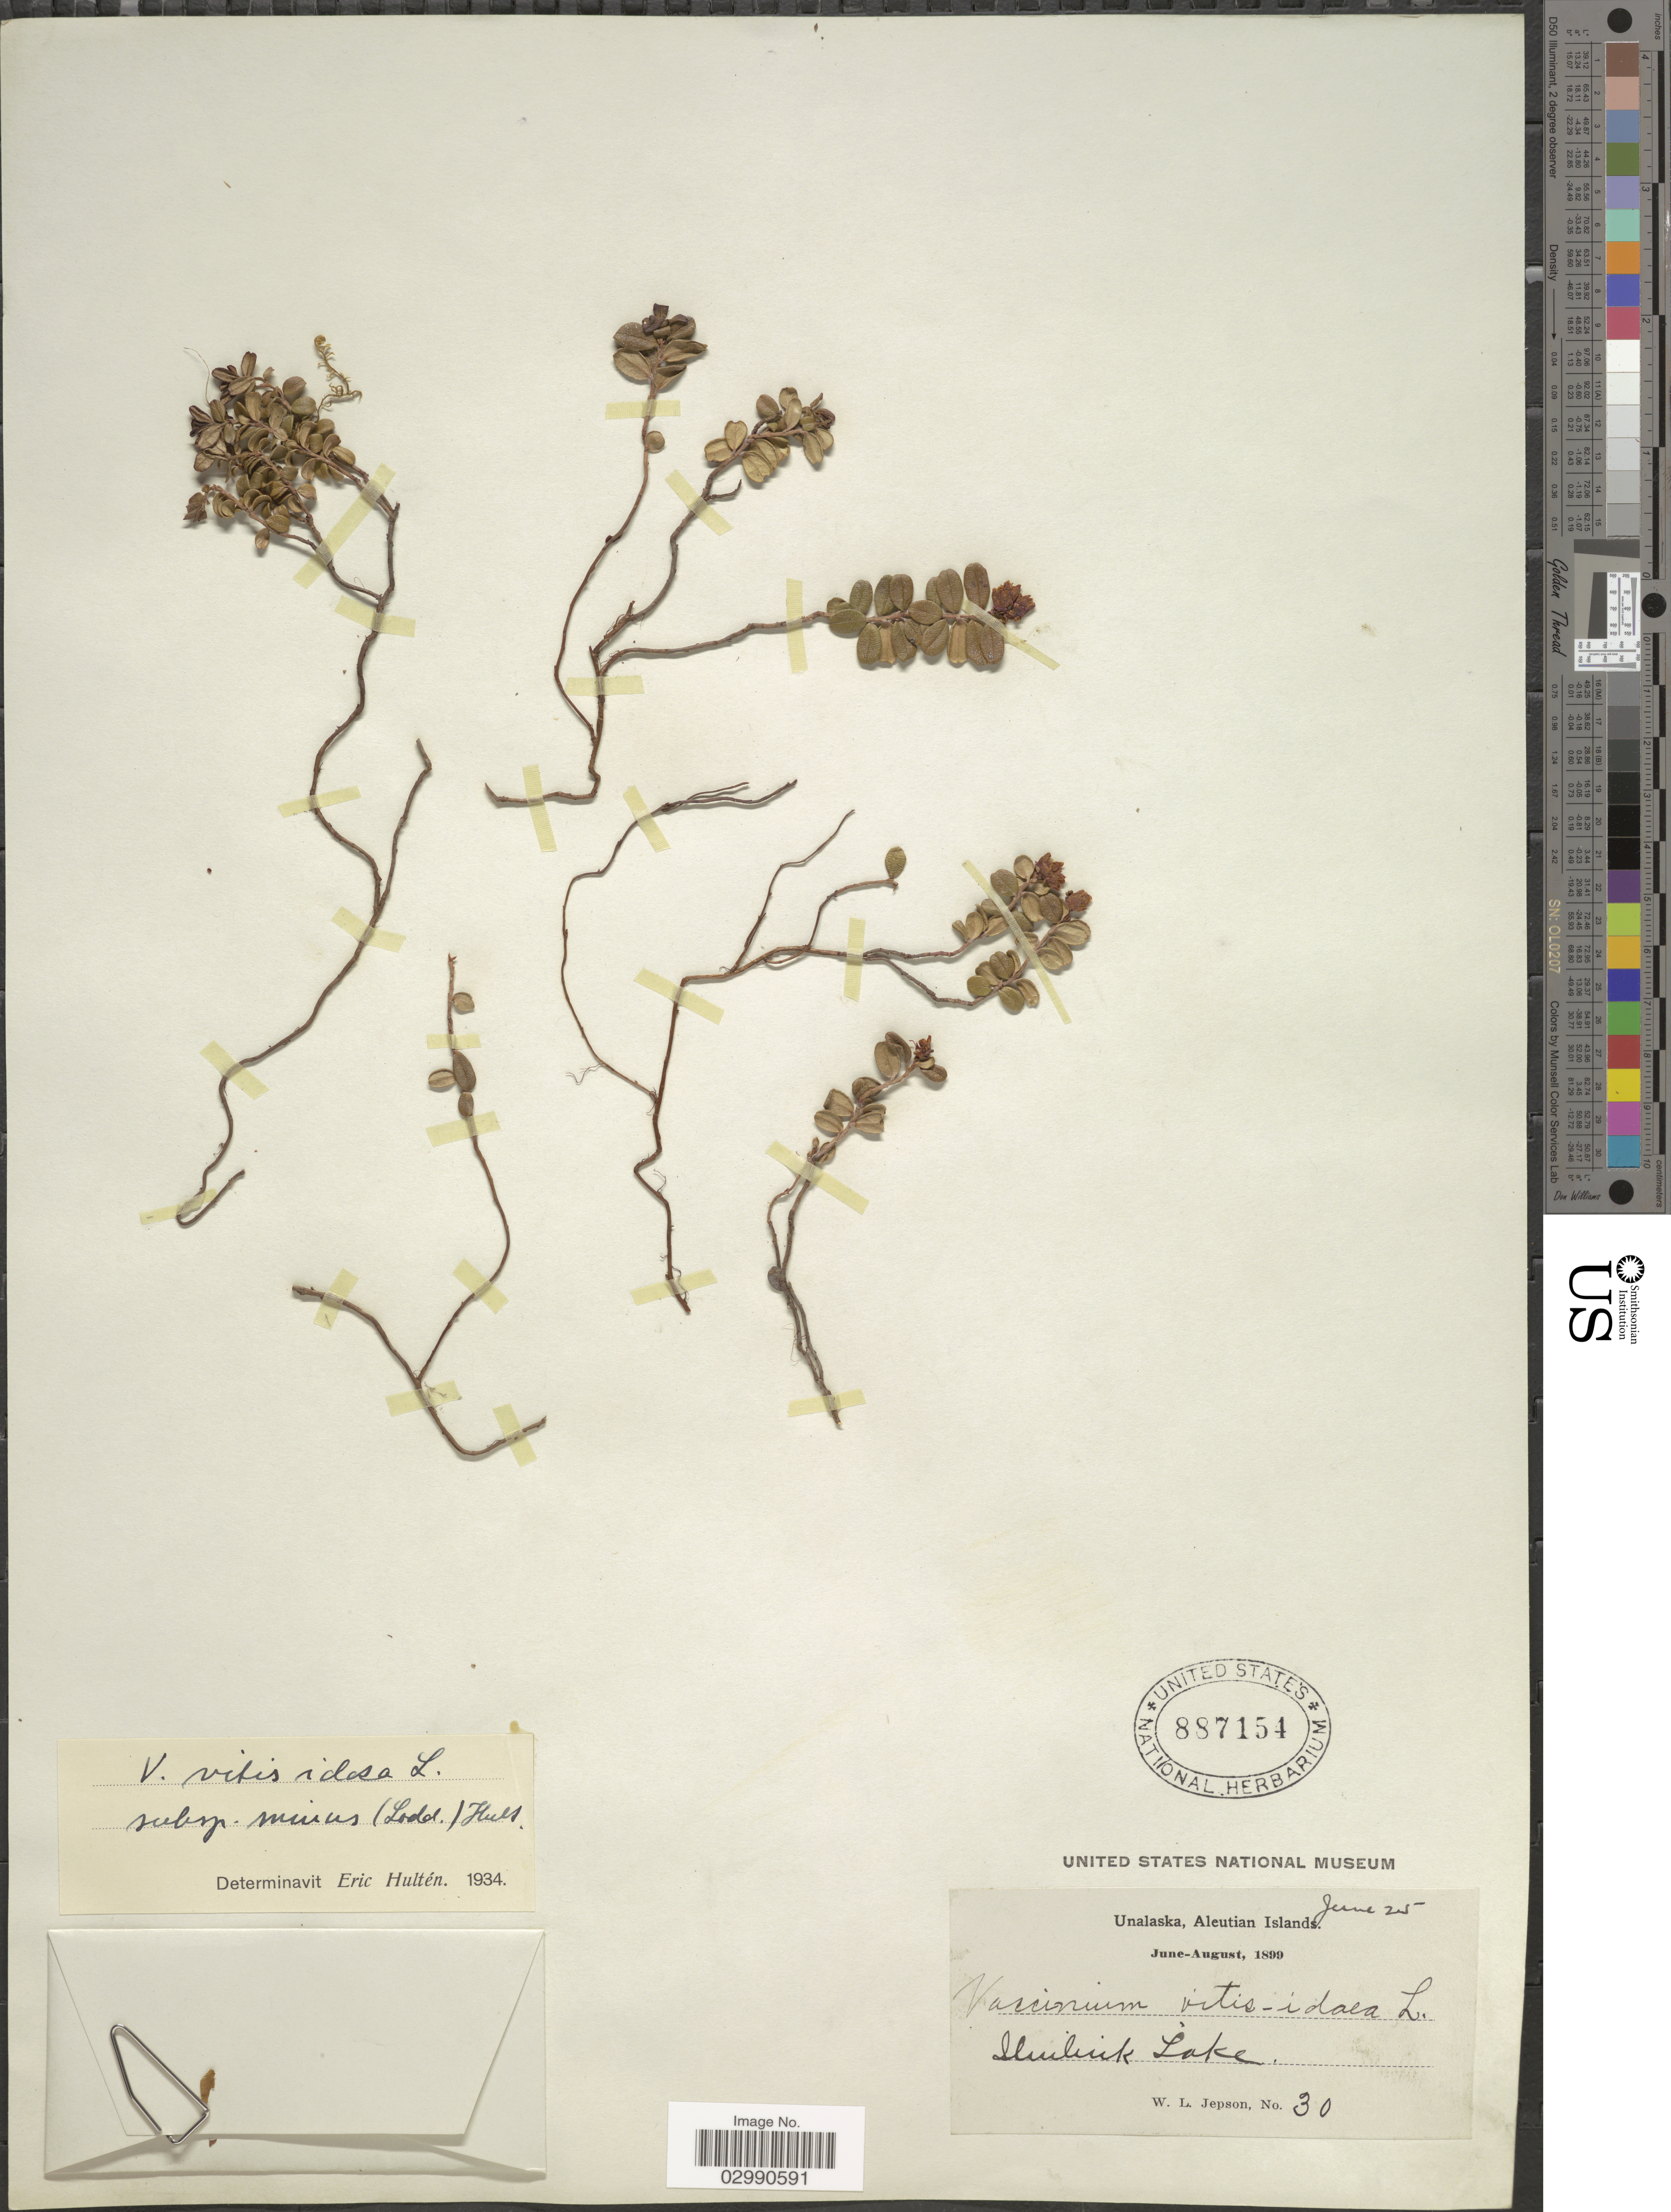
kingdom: Plantae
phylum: Tracheophyta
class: Magnoliopsida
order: Ericales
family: Ericaceae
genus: Vaccinium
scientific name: Vaccinium vitis-idaea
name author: L.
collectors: W. L. Jepson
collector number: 30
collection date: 1899-06-25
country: United States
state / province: Alaska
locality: Unalaska, Aleutian Islands. Iluiluik Lake.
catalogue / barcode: US 887154